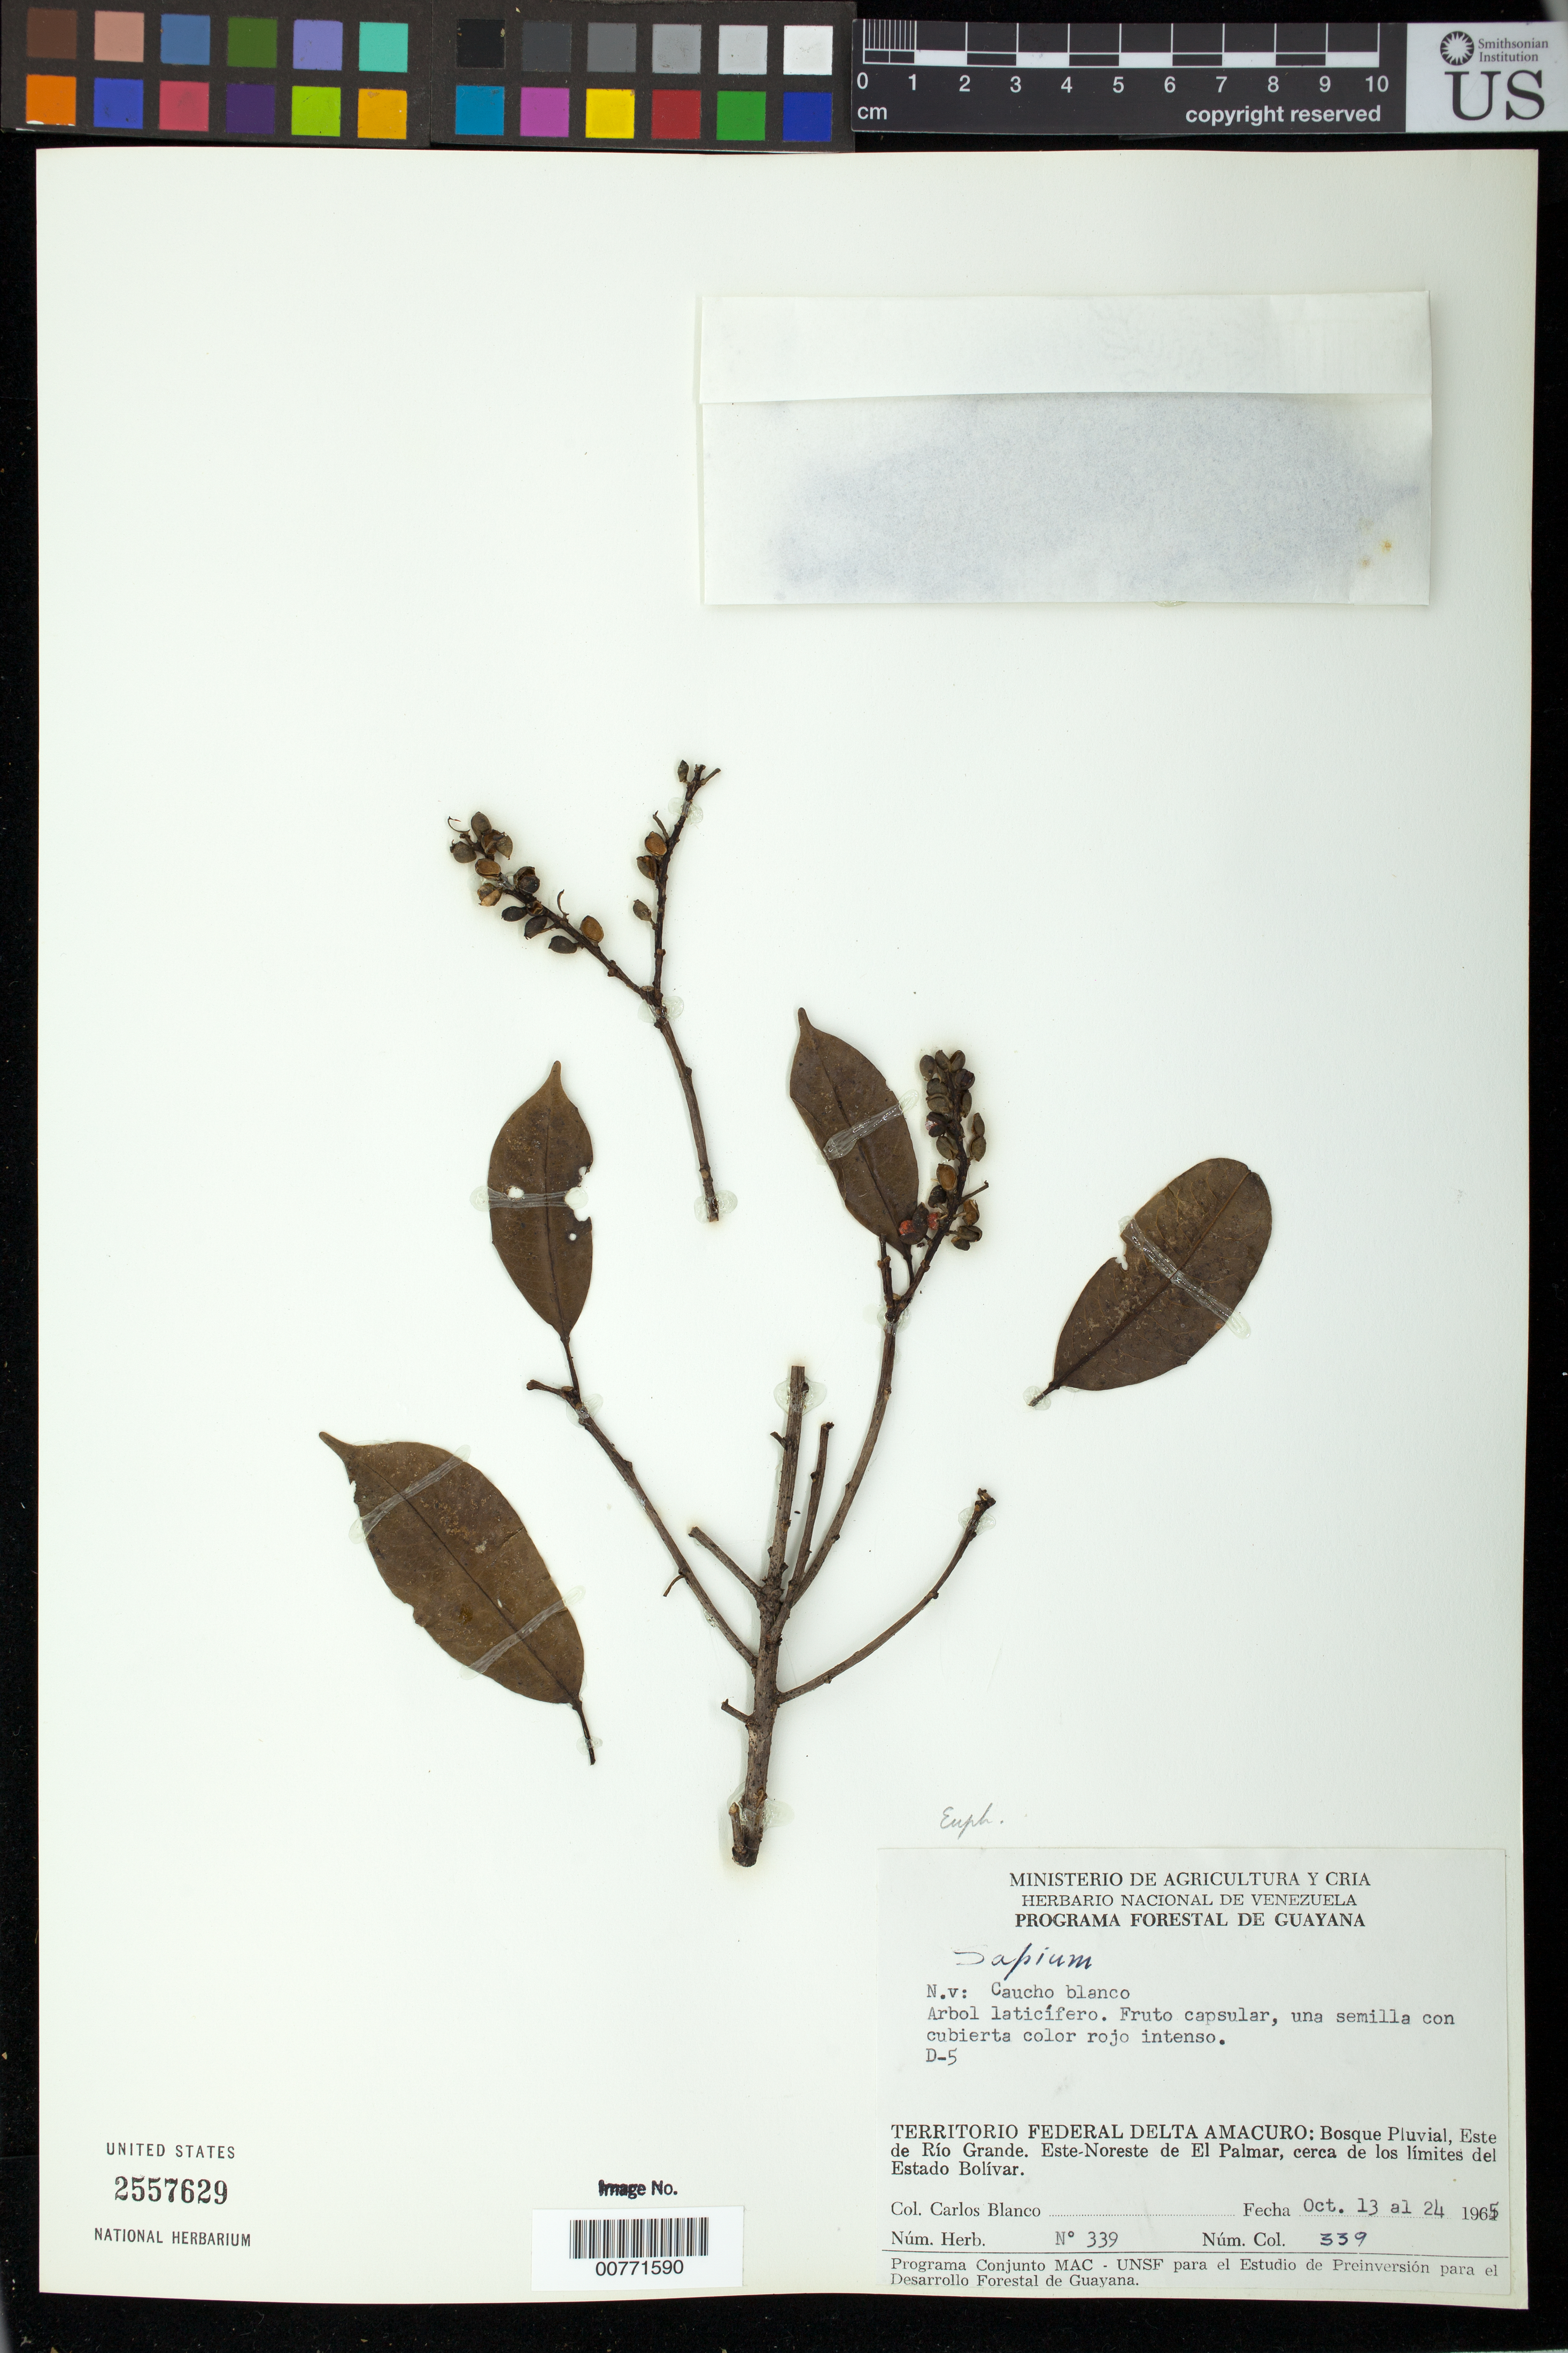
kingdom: Plantae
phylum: Tracheophyta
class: Magnoliopsida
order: Malpighiales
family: Euphorbiaceae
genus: Sapium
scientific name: Sapium sp.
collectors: C. A. Blanco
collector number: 339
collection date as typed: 13-Oct-65 to 24-Oct-65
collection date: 1965-10-13/1965-10-24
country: Venezuela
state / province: Delta Amacuro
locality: Río Grande, Este de; Este-Noreste de El Palmar, cerca de los limites del Estado Bolívar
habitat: Rainforest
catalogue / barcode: US 2557629